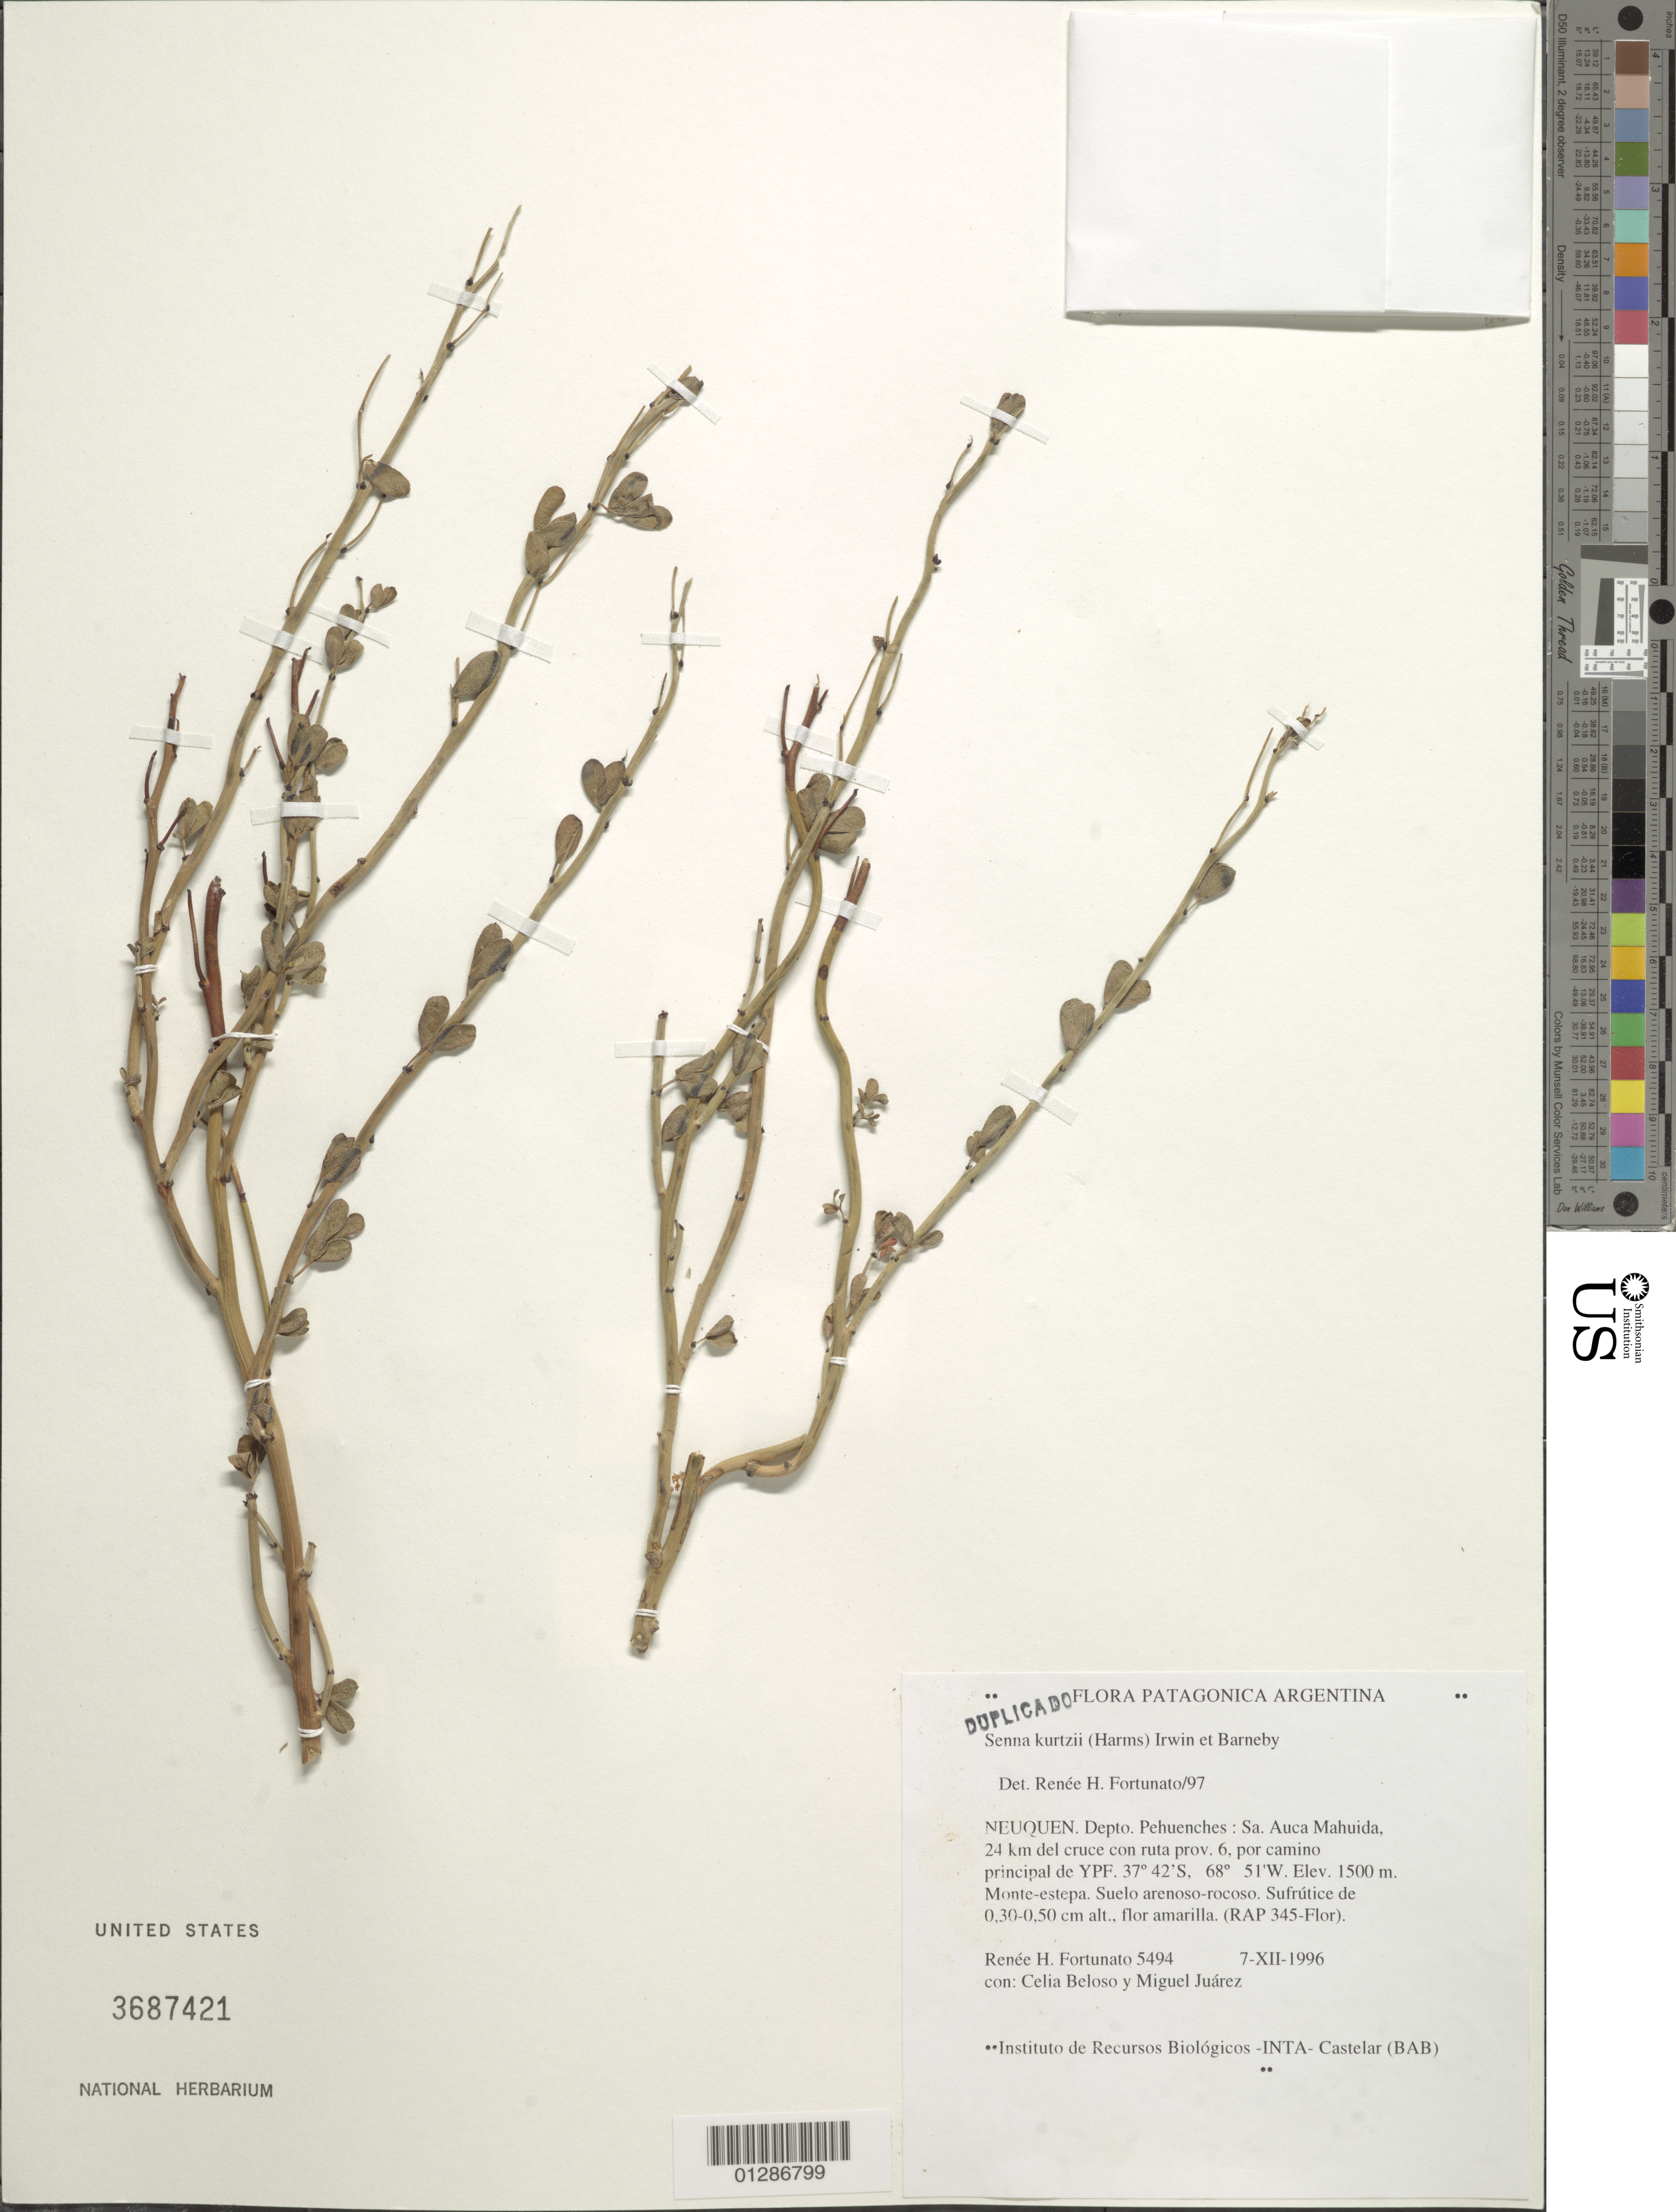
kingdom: Plantae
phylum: Tracheophyta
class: Magnoliopsida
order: Fabales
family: Fabaceae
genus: Senna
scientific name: Senna kurtzii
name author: (Harms) H.S. Irwin & Barneby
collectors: R. H. Fortunato, C. Beloso & M. Juarez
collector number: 5494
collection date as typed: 7 Dec 1996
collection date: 1996-12-07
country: Argentina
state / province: Neuquén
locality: Depto. Pehuenches: Sa. Auca Mahuida, 24 km del cruce con ruta prov. 6, por camino.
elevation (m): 1500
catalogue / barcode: US 3687421